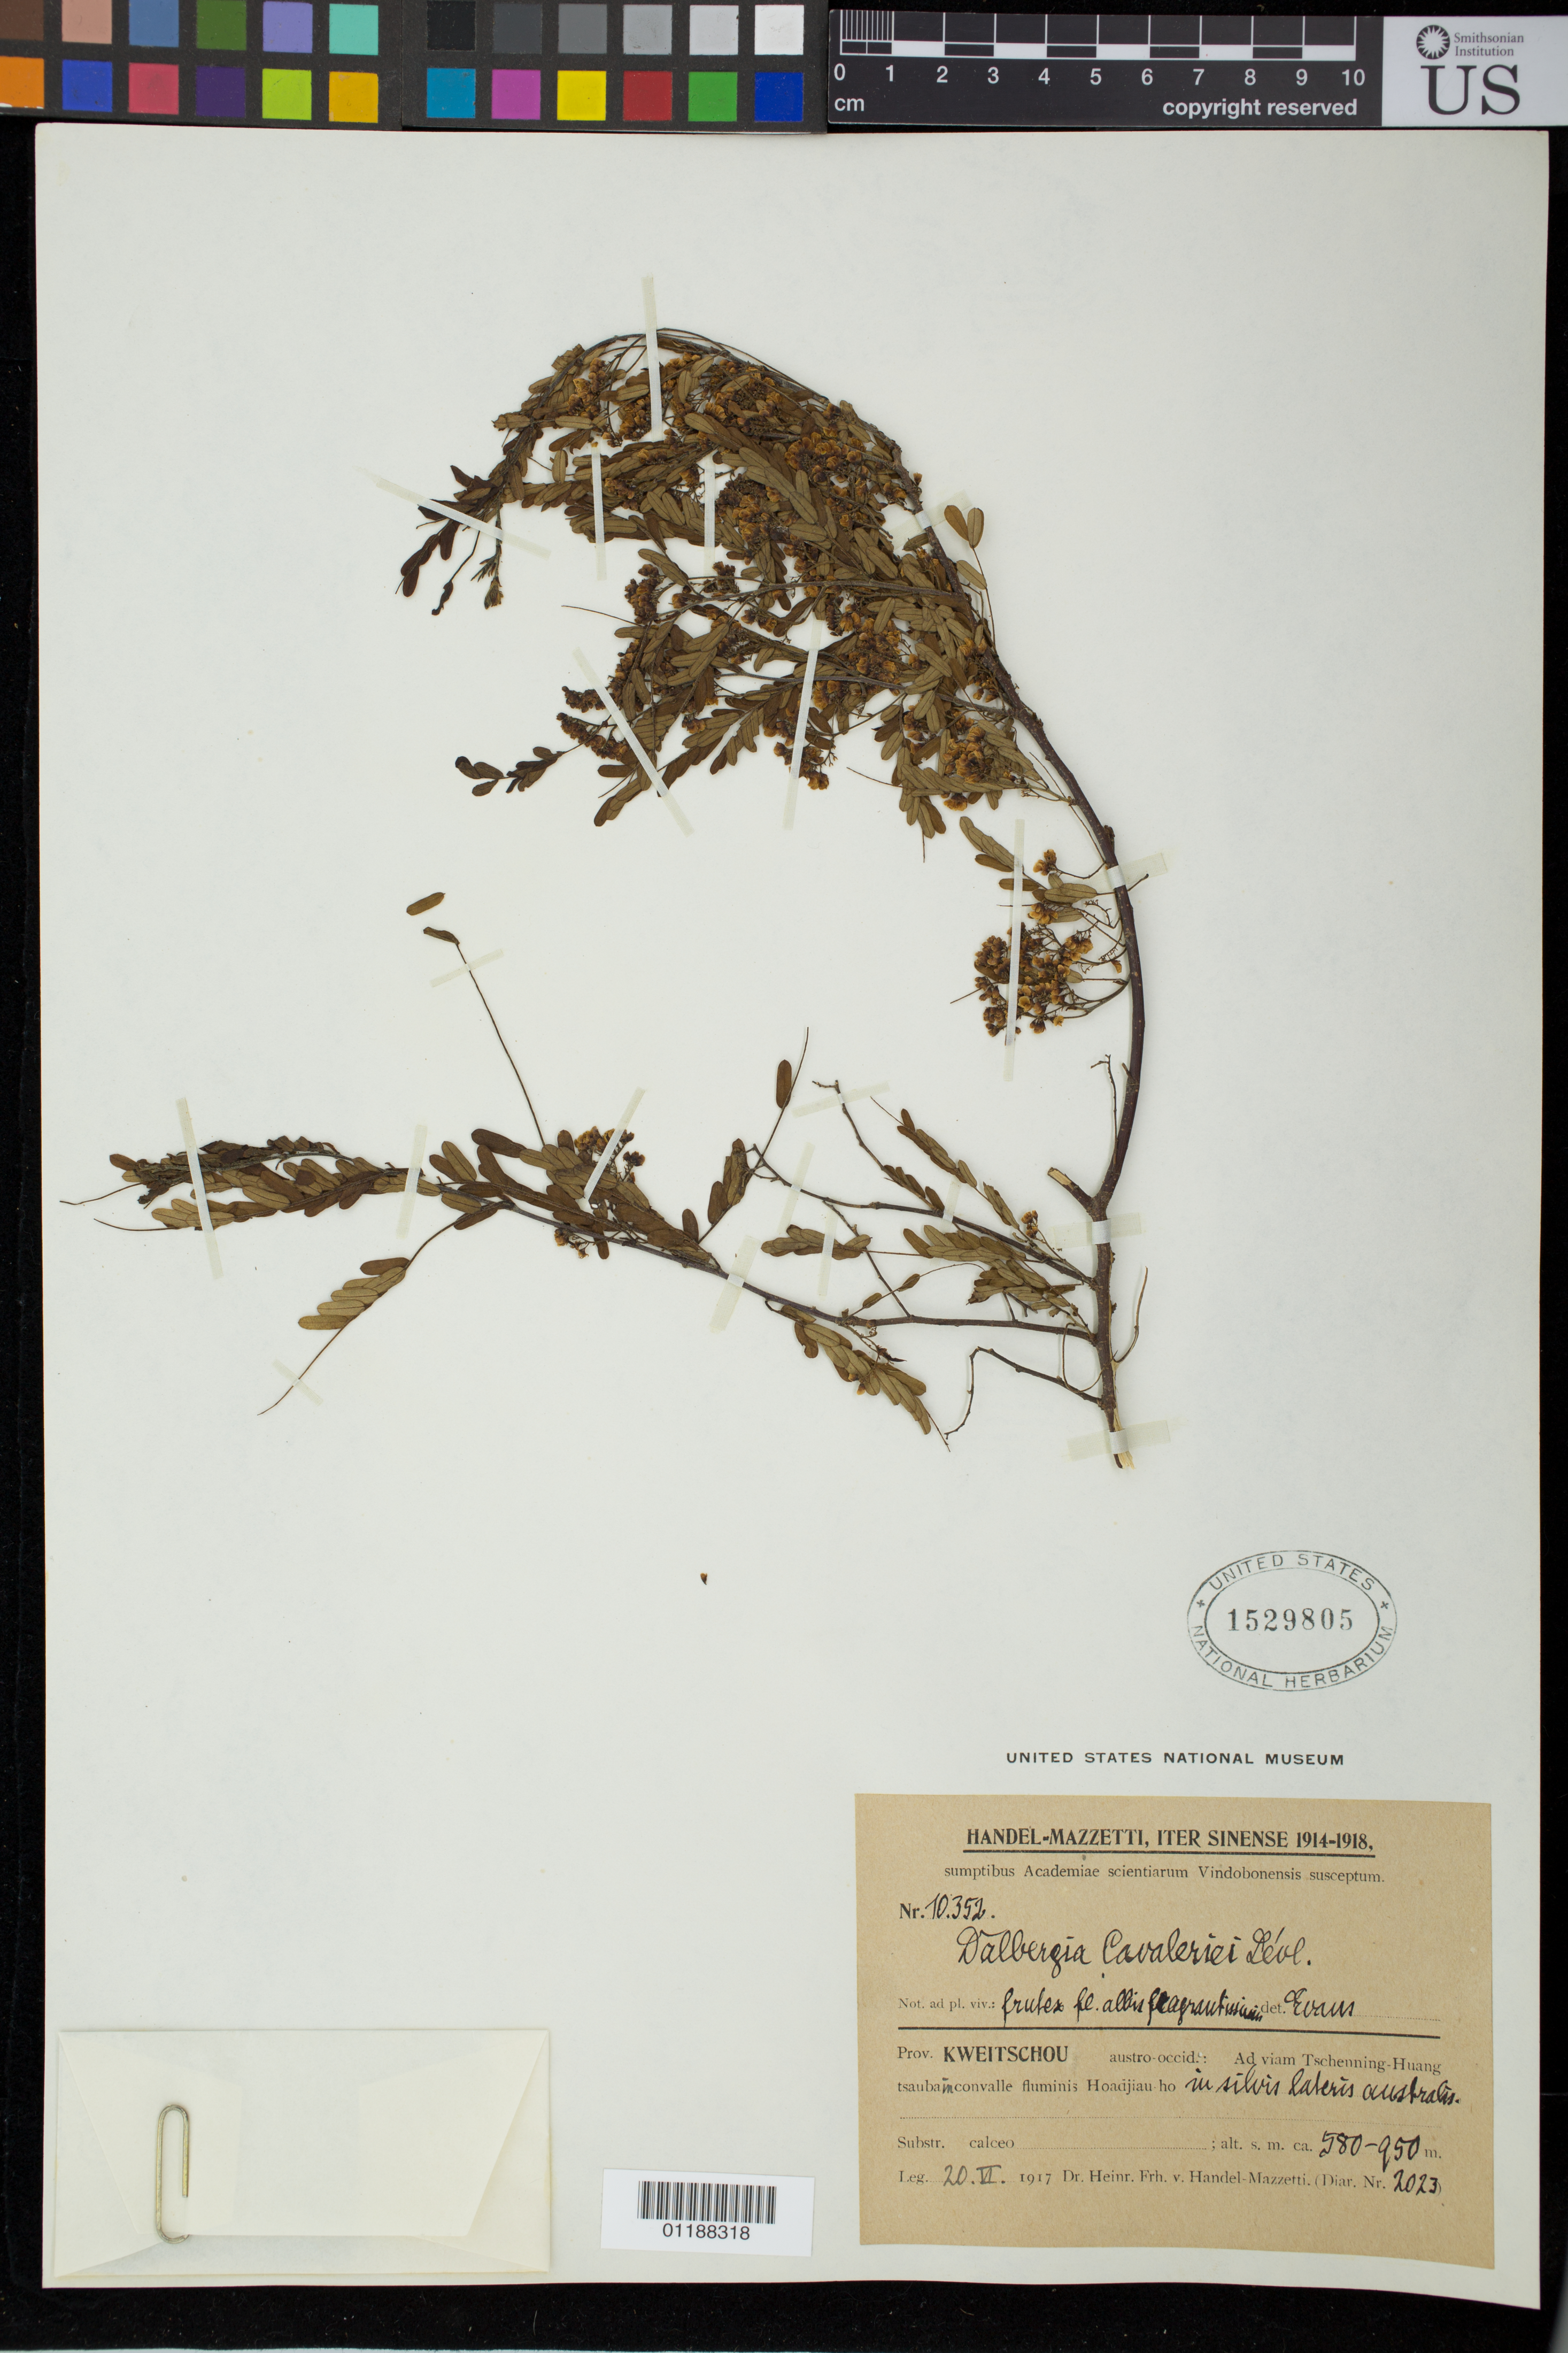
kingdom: Plantae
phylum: Tracheophyta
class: Magnoliopsida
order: Fabales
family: Fabaceae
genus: Dalbergia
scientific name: Dalbergia cavaleriei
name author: H. Lév.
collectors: H. Handel-Mazzetti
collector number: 10352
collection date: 1917-02-20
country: China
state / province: Hubei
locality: Ad viam Tschenning-Huang tsaub in convalle fluminis Hoadjiau-Ho in silvis lateris australis translates to To the road in the valley of the river Hoadjiau tsaub Tschenning - Huang - Ho in the woods south side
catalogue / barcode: US 1529805